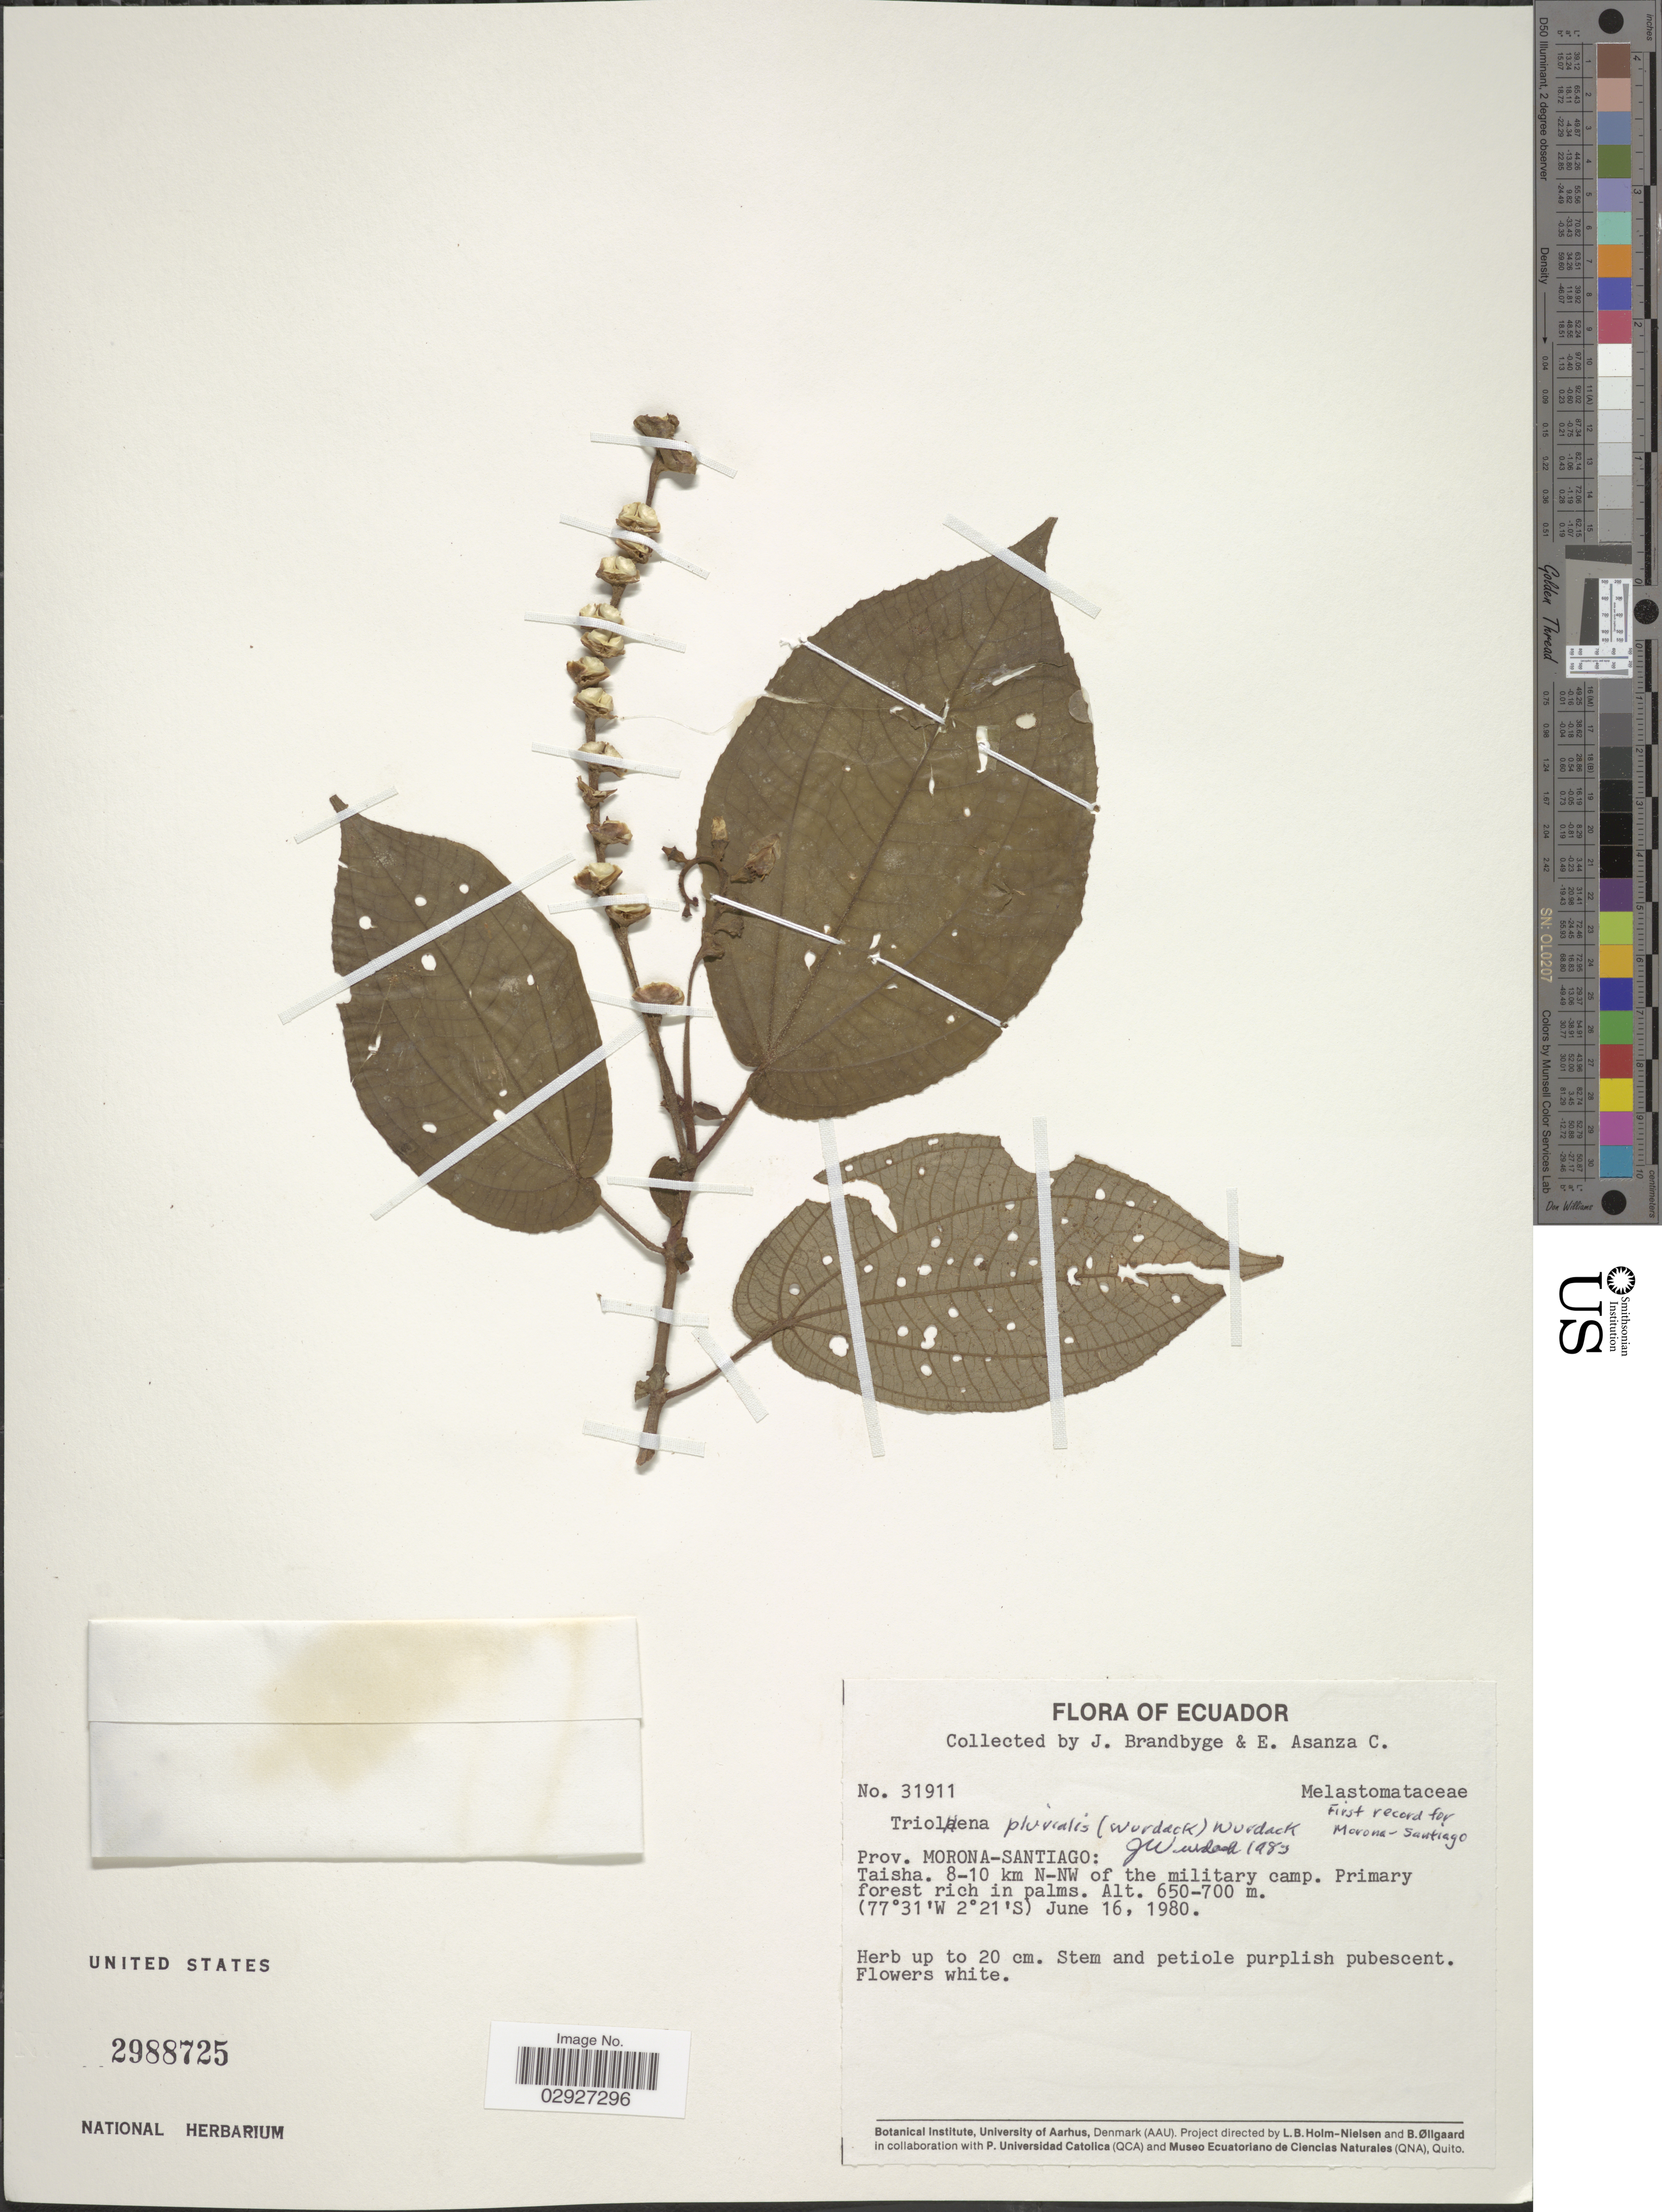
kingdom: Plantae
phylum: Tracheophyta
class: Magnoliopsida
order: Myrtales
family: Melastomataceae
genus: Triolena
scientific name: Triolena pluvialis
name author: (Wurdack) Wurdack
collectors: J. Brandbyge & E. Asanza C.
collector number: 31911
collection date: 1980-06-16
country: Ecuador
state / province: Morona-Santiago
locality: Taisha, 8-10 km N-NW of the military camp.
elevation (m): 650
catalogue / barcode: US 2988725